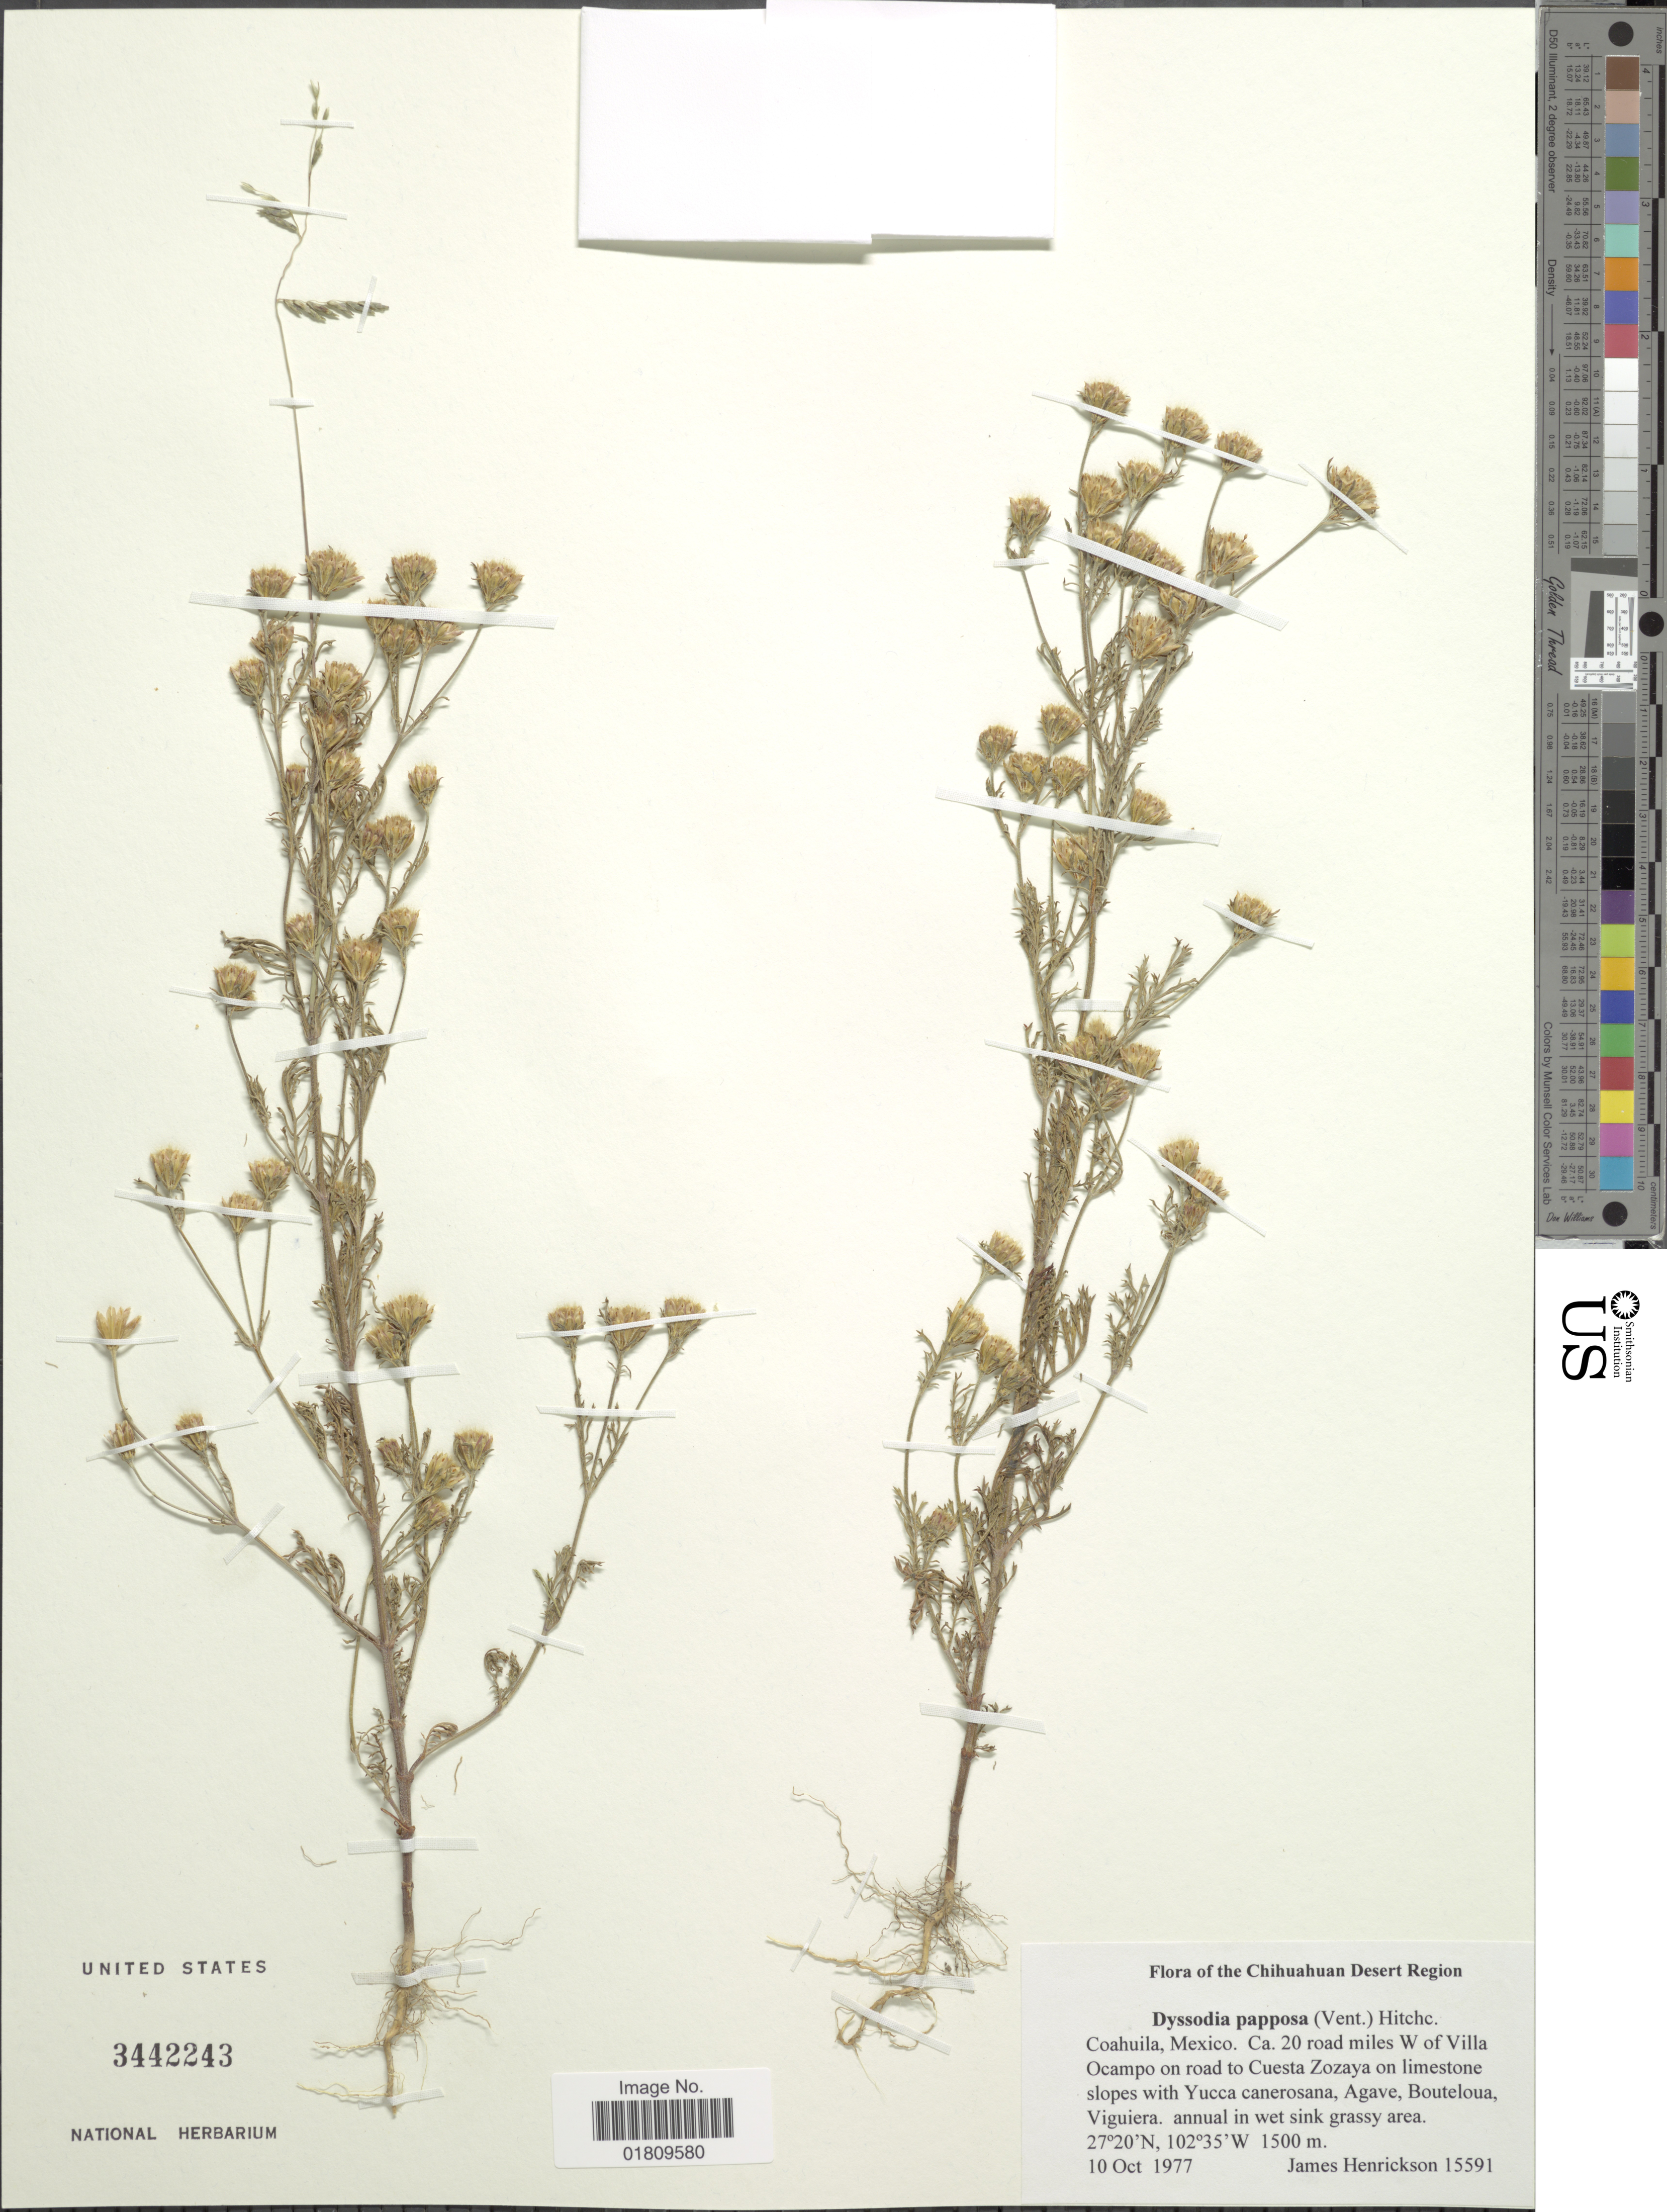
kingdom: Plantae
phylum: Tracheophyta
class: Magnoliopsida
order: Asterales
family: Asteraceae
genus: Dyssodia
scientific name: Dyssodia papposa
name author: (Vent.) Hitchc.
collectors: J. Henrickson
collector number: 15591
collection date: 1977-10-10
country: Mexico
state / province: Coahuila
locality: Chihuahuan Desert Region, ca. 20 road miles W of Villa Oscampo on road to Cuesta ZoZaya on limestone slopes with Yucca canerosana, Agave, Bouteloua, Viguiera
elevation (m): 1500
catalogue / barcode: US 3442243